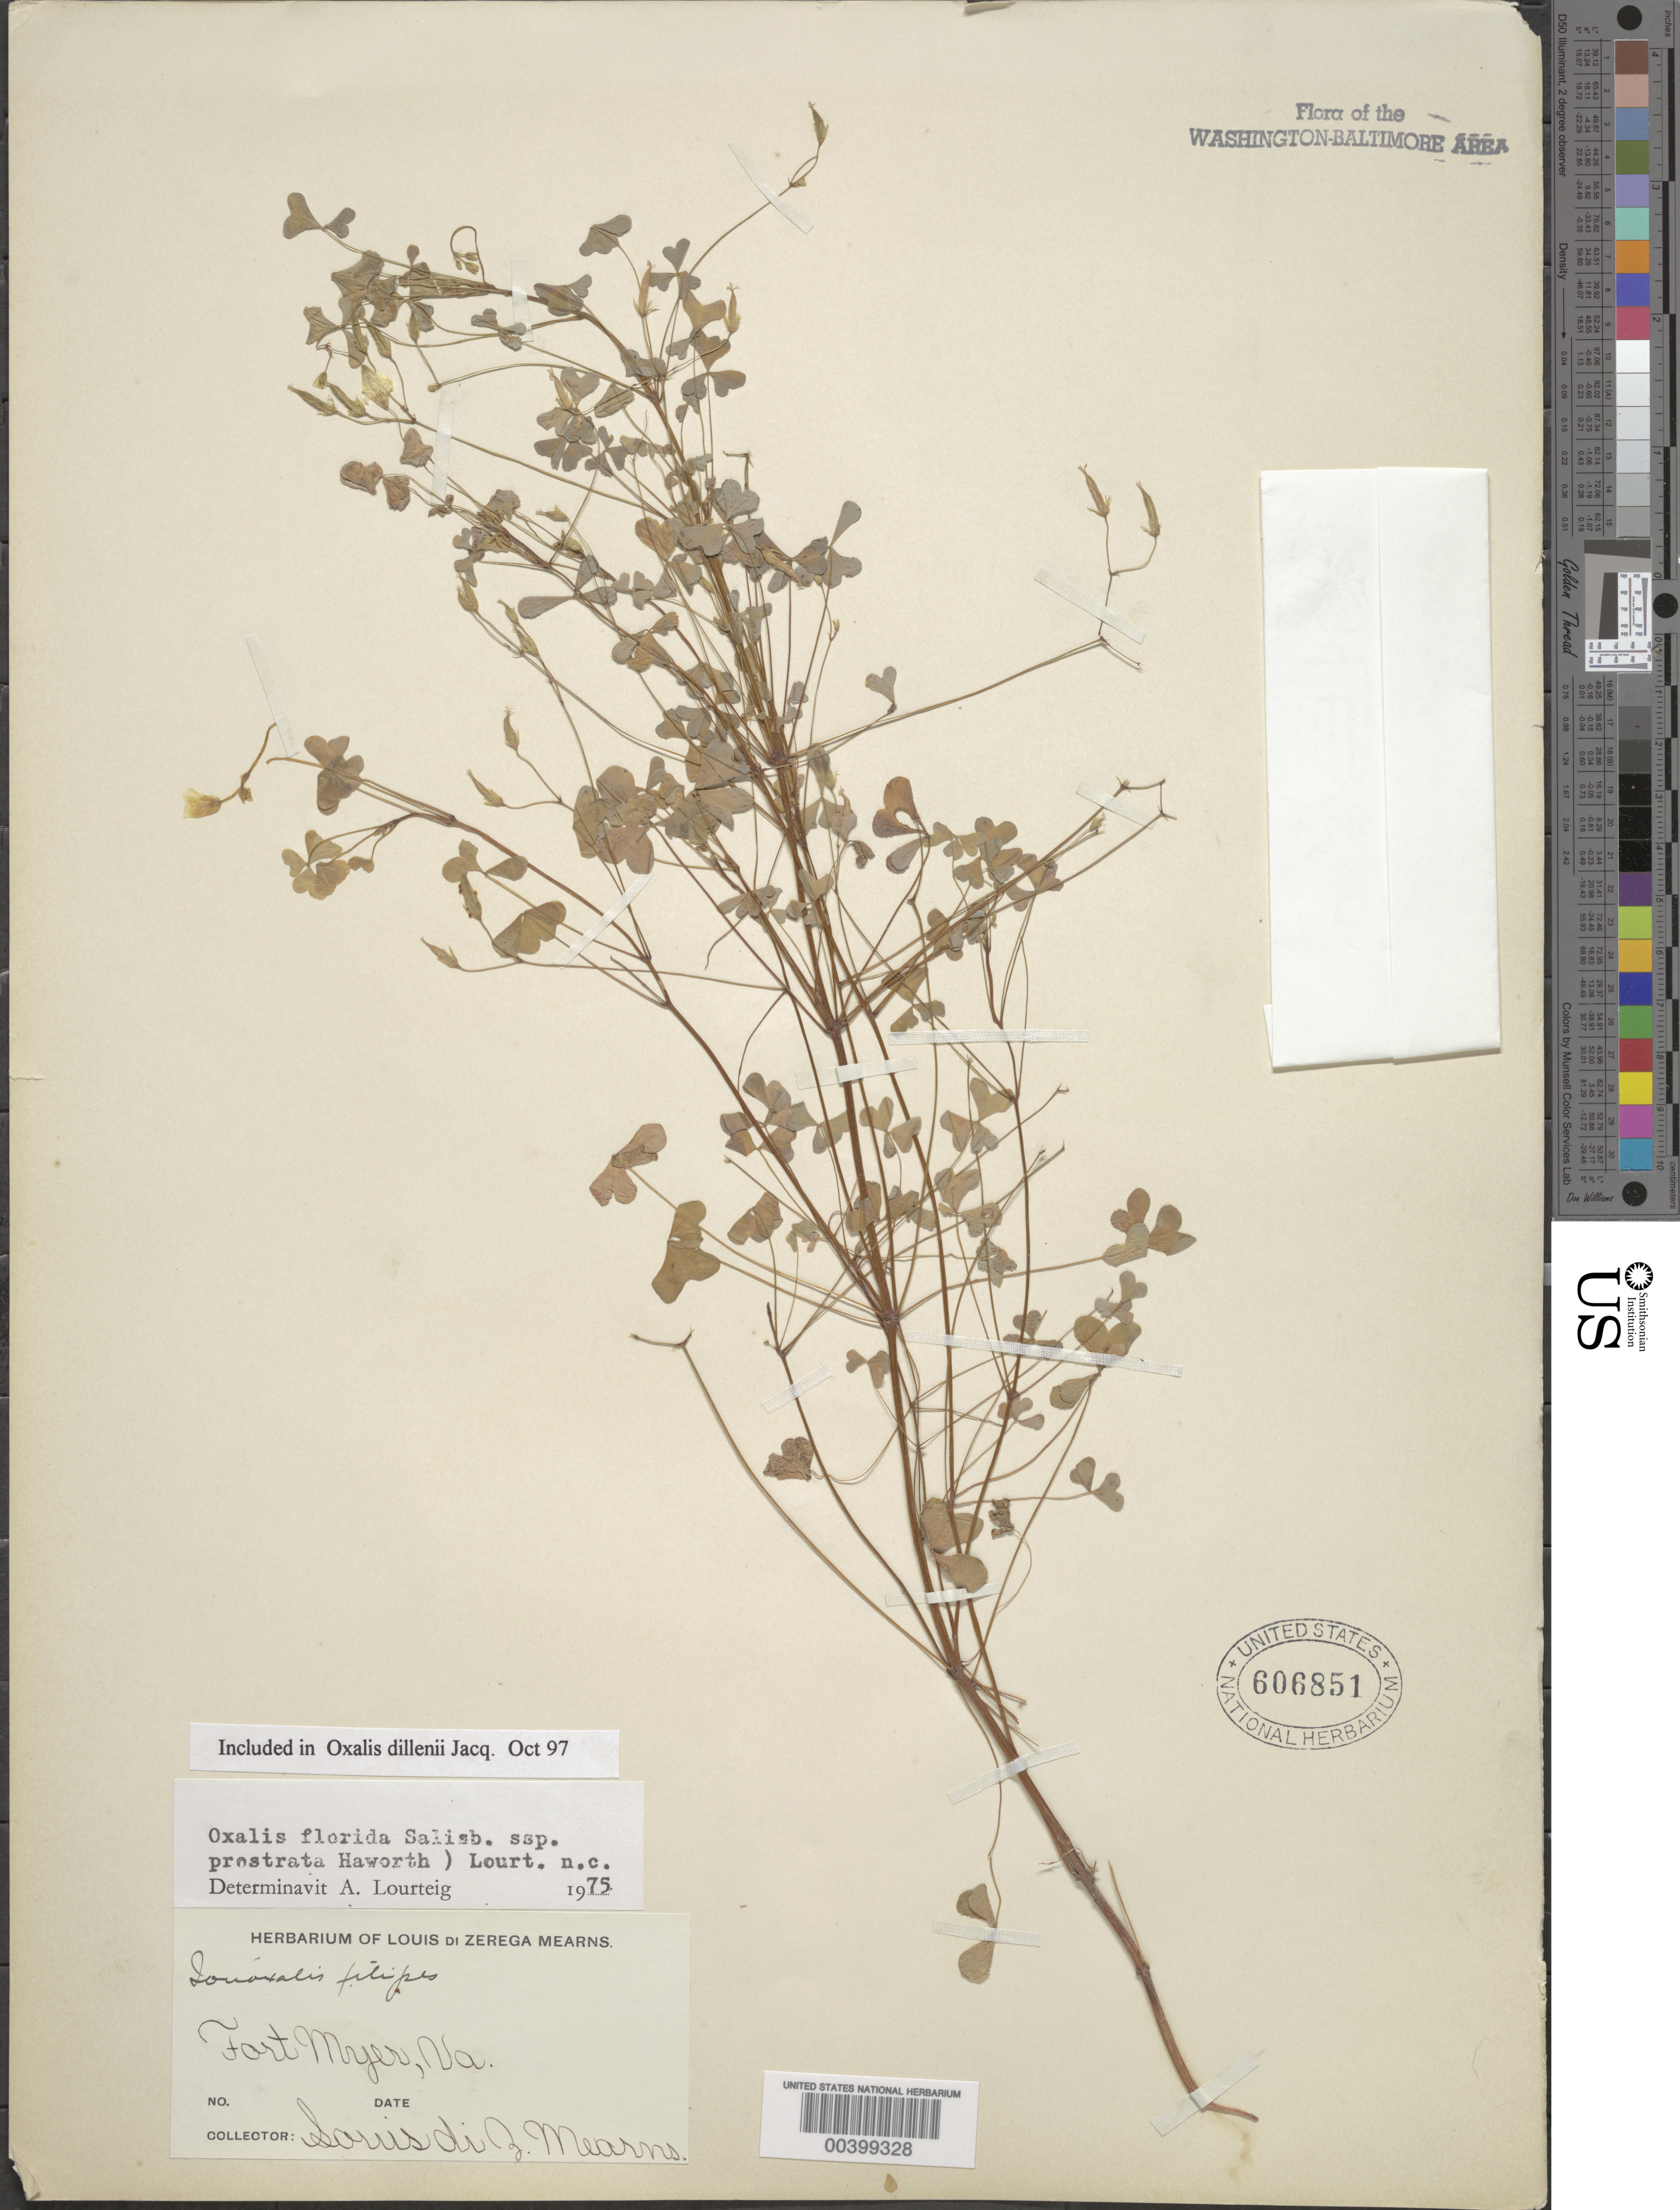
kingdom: Plantae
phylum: Tracheophyta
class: Magnoliopsida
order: Oxalidales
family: Oxalidaceae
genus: Oxalis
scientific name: Oxalis dillenii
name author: Jacq.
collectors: L. D. Mearns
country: United States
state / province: Virginia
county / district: Arlington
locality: Fort Myers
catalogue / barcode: US 606851